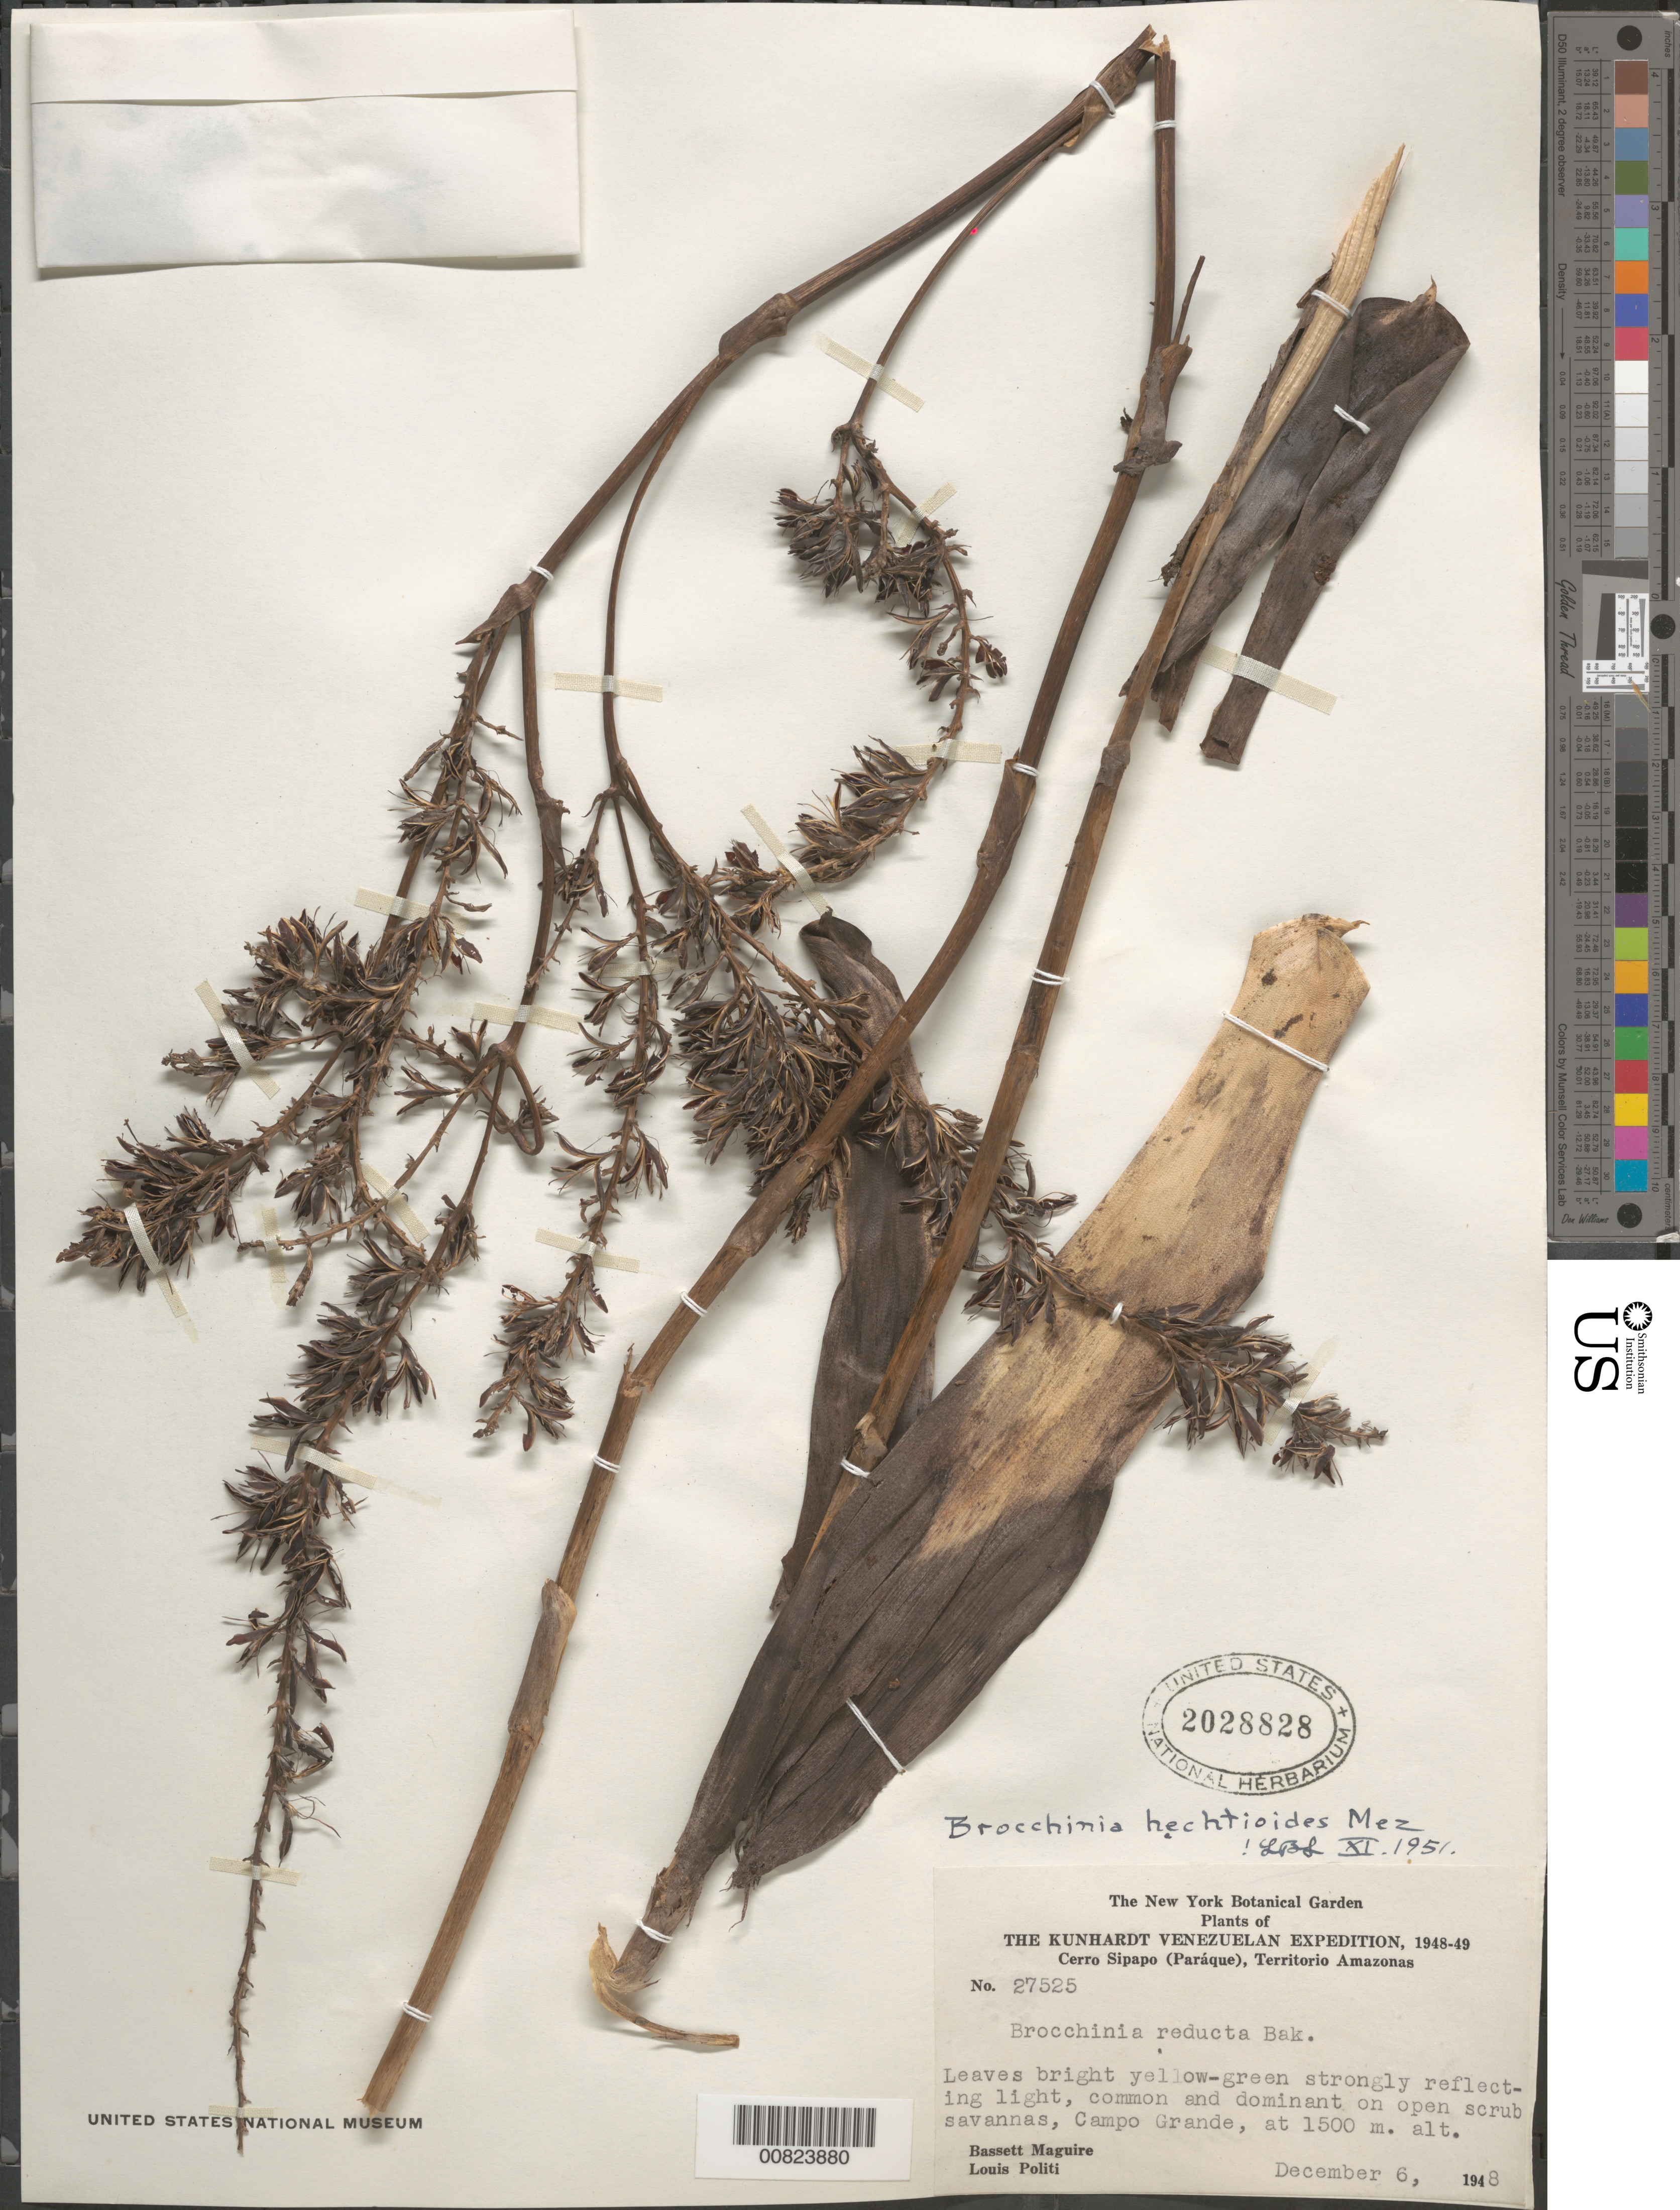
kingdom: Plantae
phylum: Tracheophyta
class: Liliopsida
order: Poales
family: Bromeliaceae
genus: Brocchinia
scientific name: Brocchinia hechtioides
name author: Mez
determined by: Smith, Lyman B., (US), NMNH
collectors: B. Maguire & L. Politi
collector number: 27525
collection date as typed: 6-Dec-48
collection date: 1948-12-06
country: Venezuela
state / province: Amazonas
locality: Cerro Sipapo (Paráque), Campo Grande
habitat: Open scrub savannas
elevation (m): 1500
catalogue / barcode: US 2028828